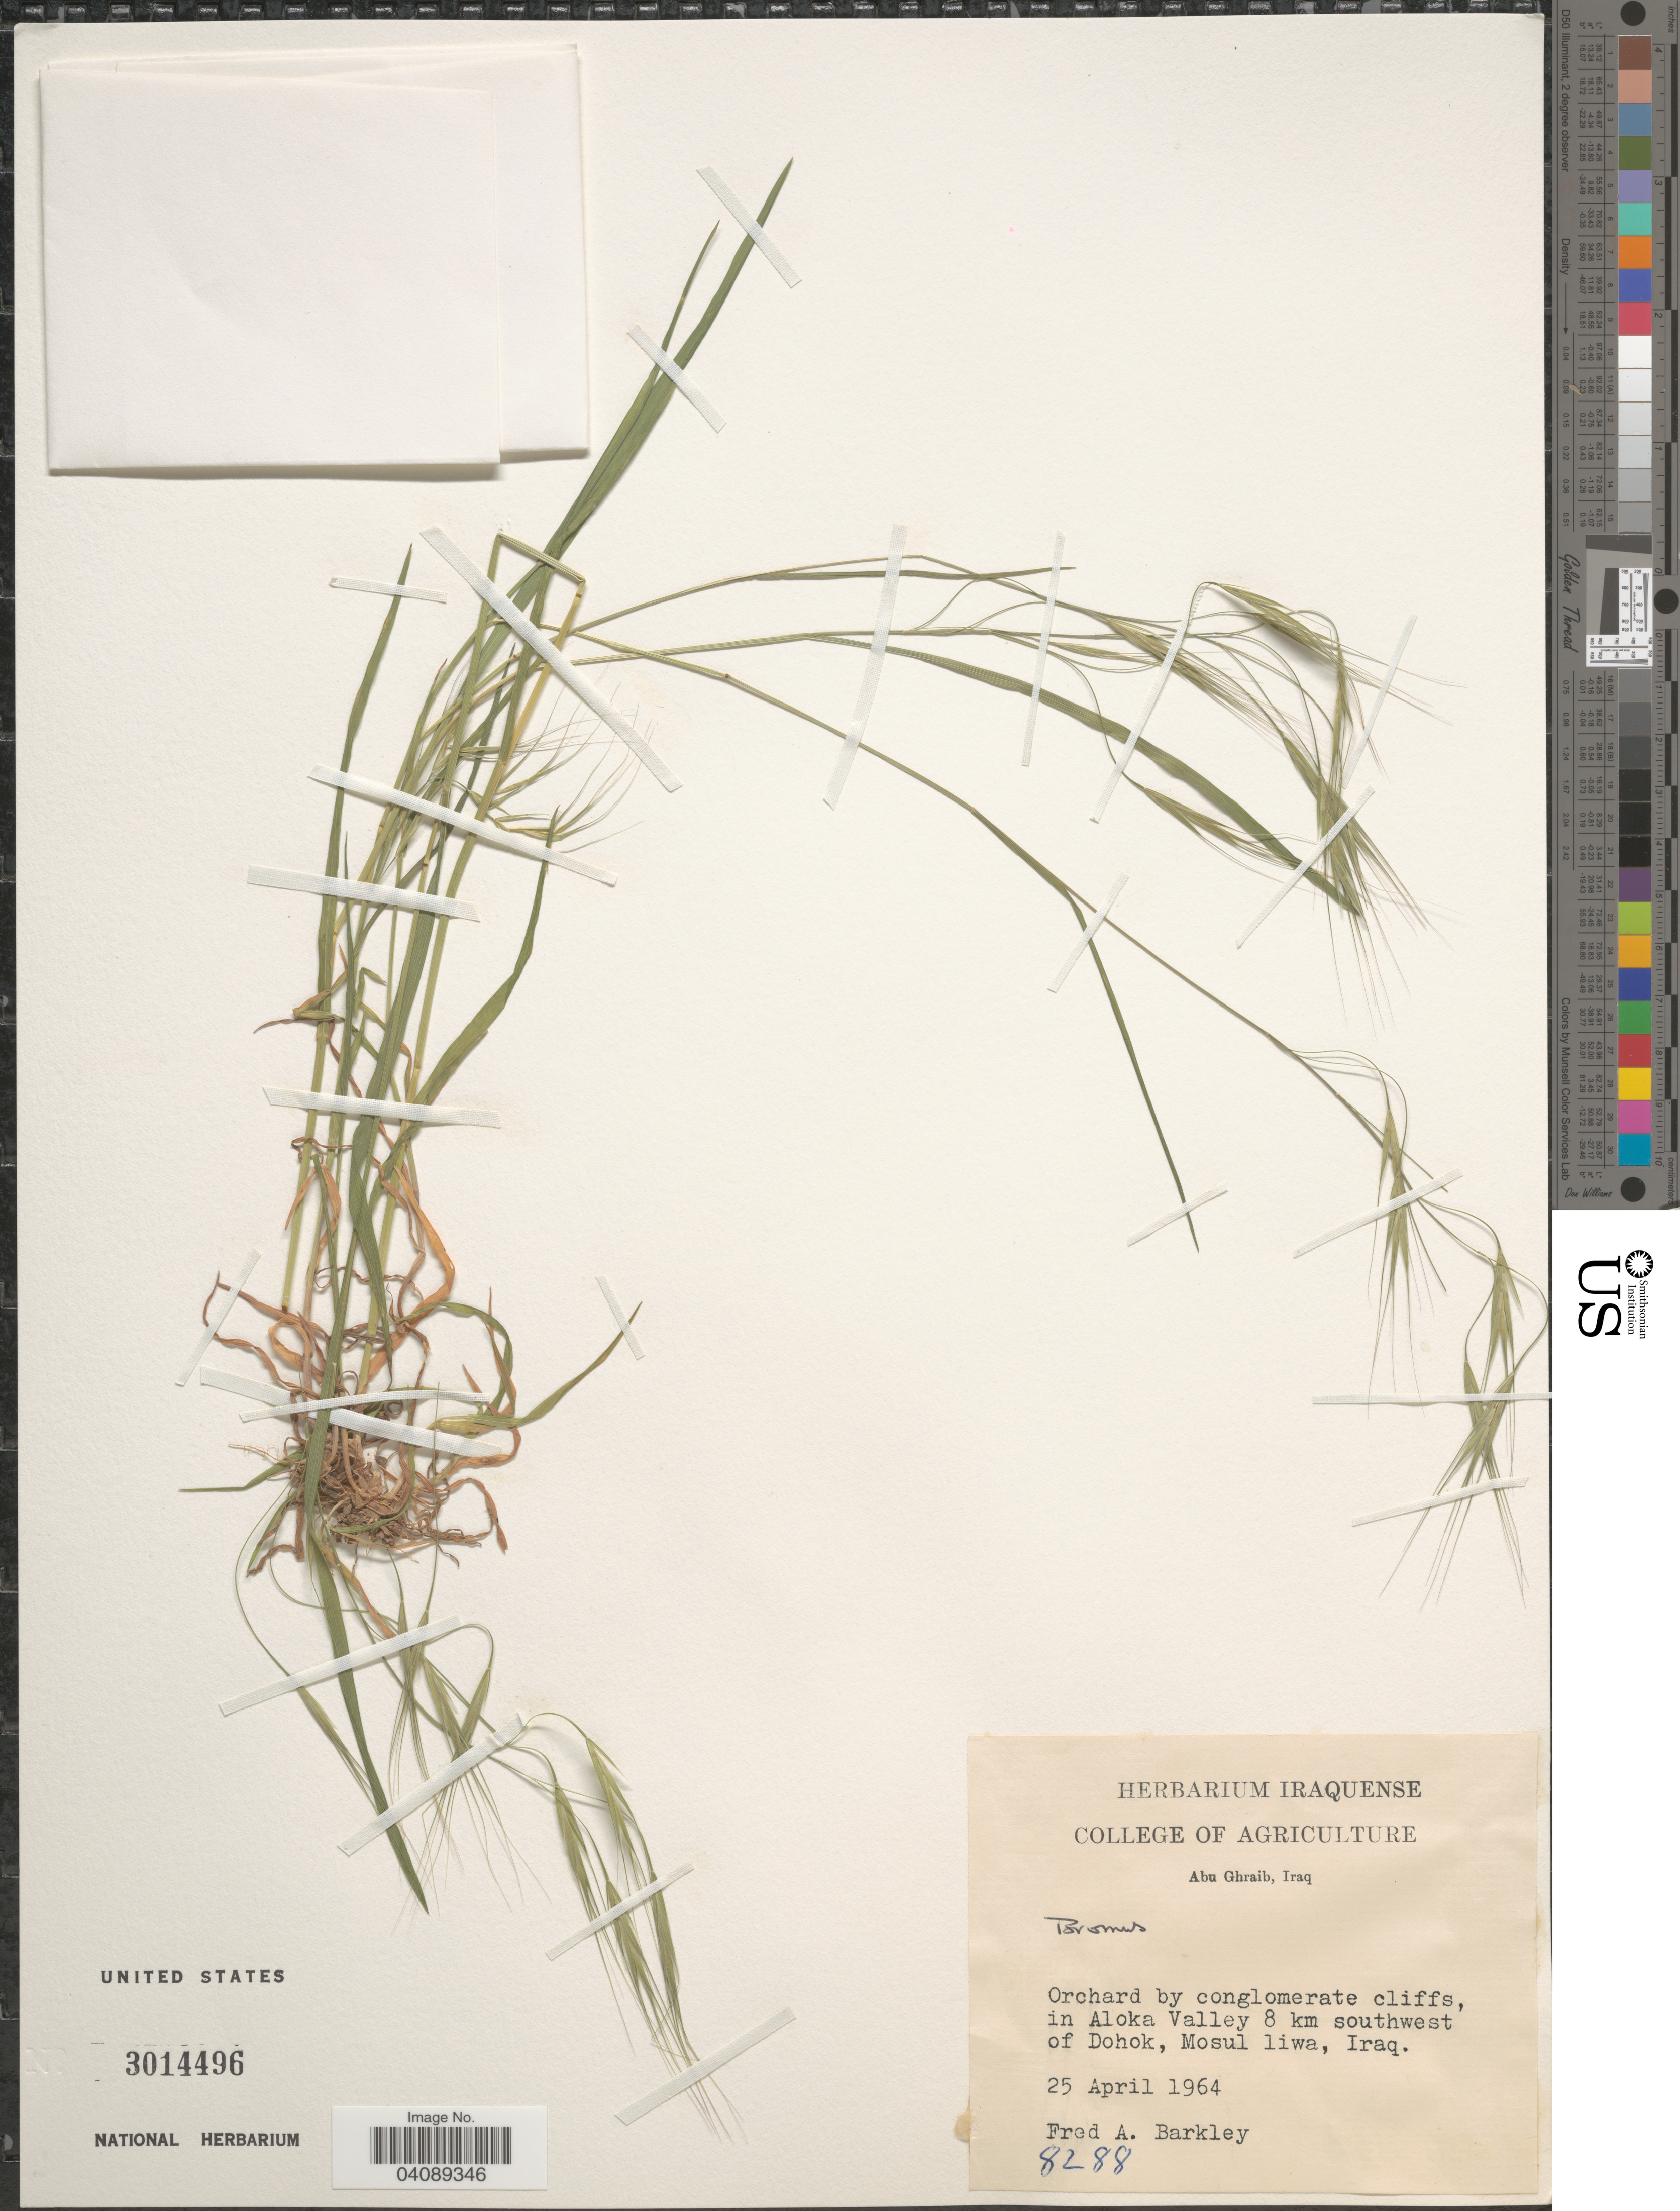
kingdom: Plantae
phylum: Tracheophyta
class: Liliopsida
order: Poales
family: Poaceae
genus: Bromus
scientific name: Bromus sp.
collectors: F. A. Barkley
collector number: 8288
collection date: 1964-04-25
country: Iraq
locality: Orchard by conglomerate cliffs, in Aloka Valley 8 km southwest of Dohok, Mosul liwa.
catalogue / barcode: US 3014496